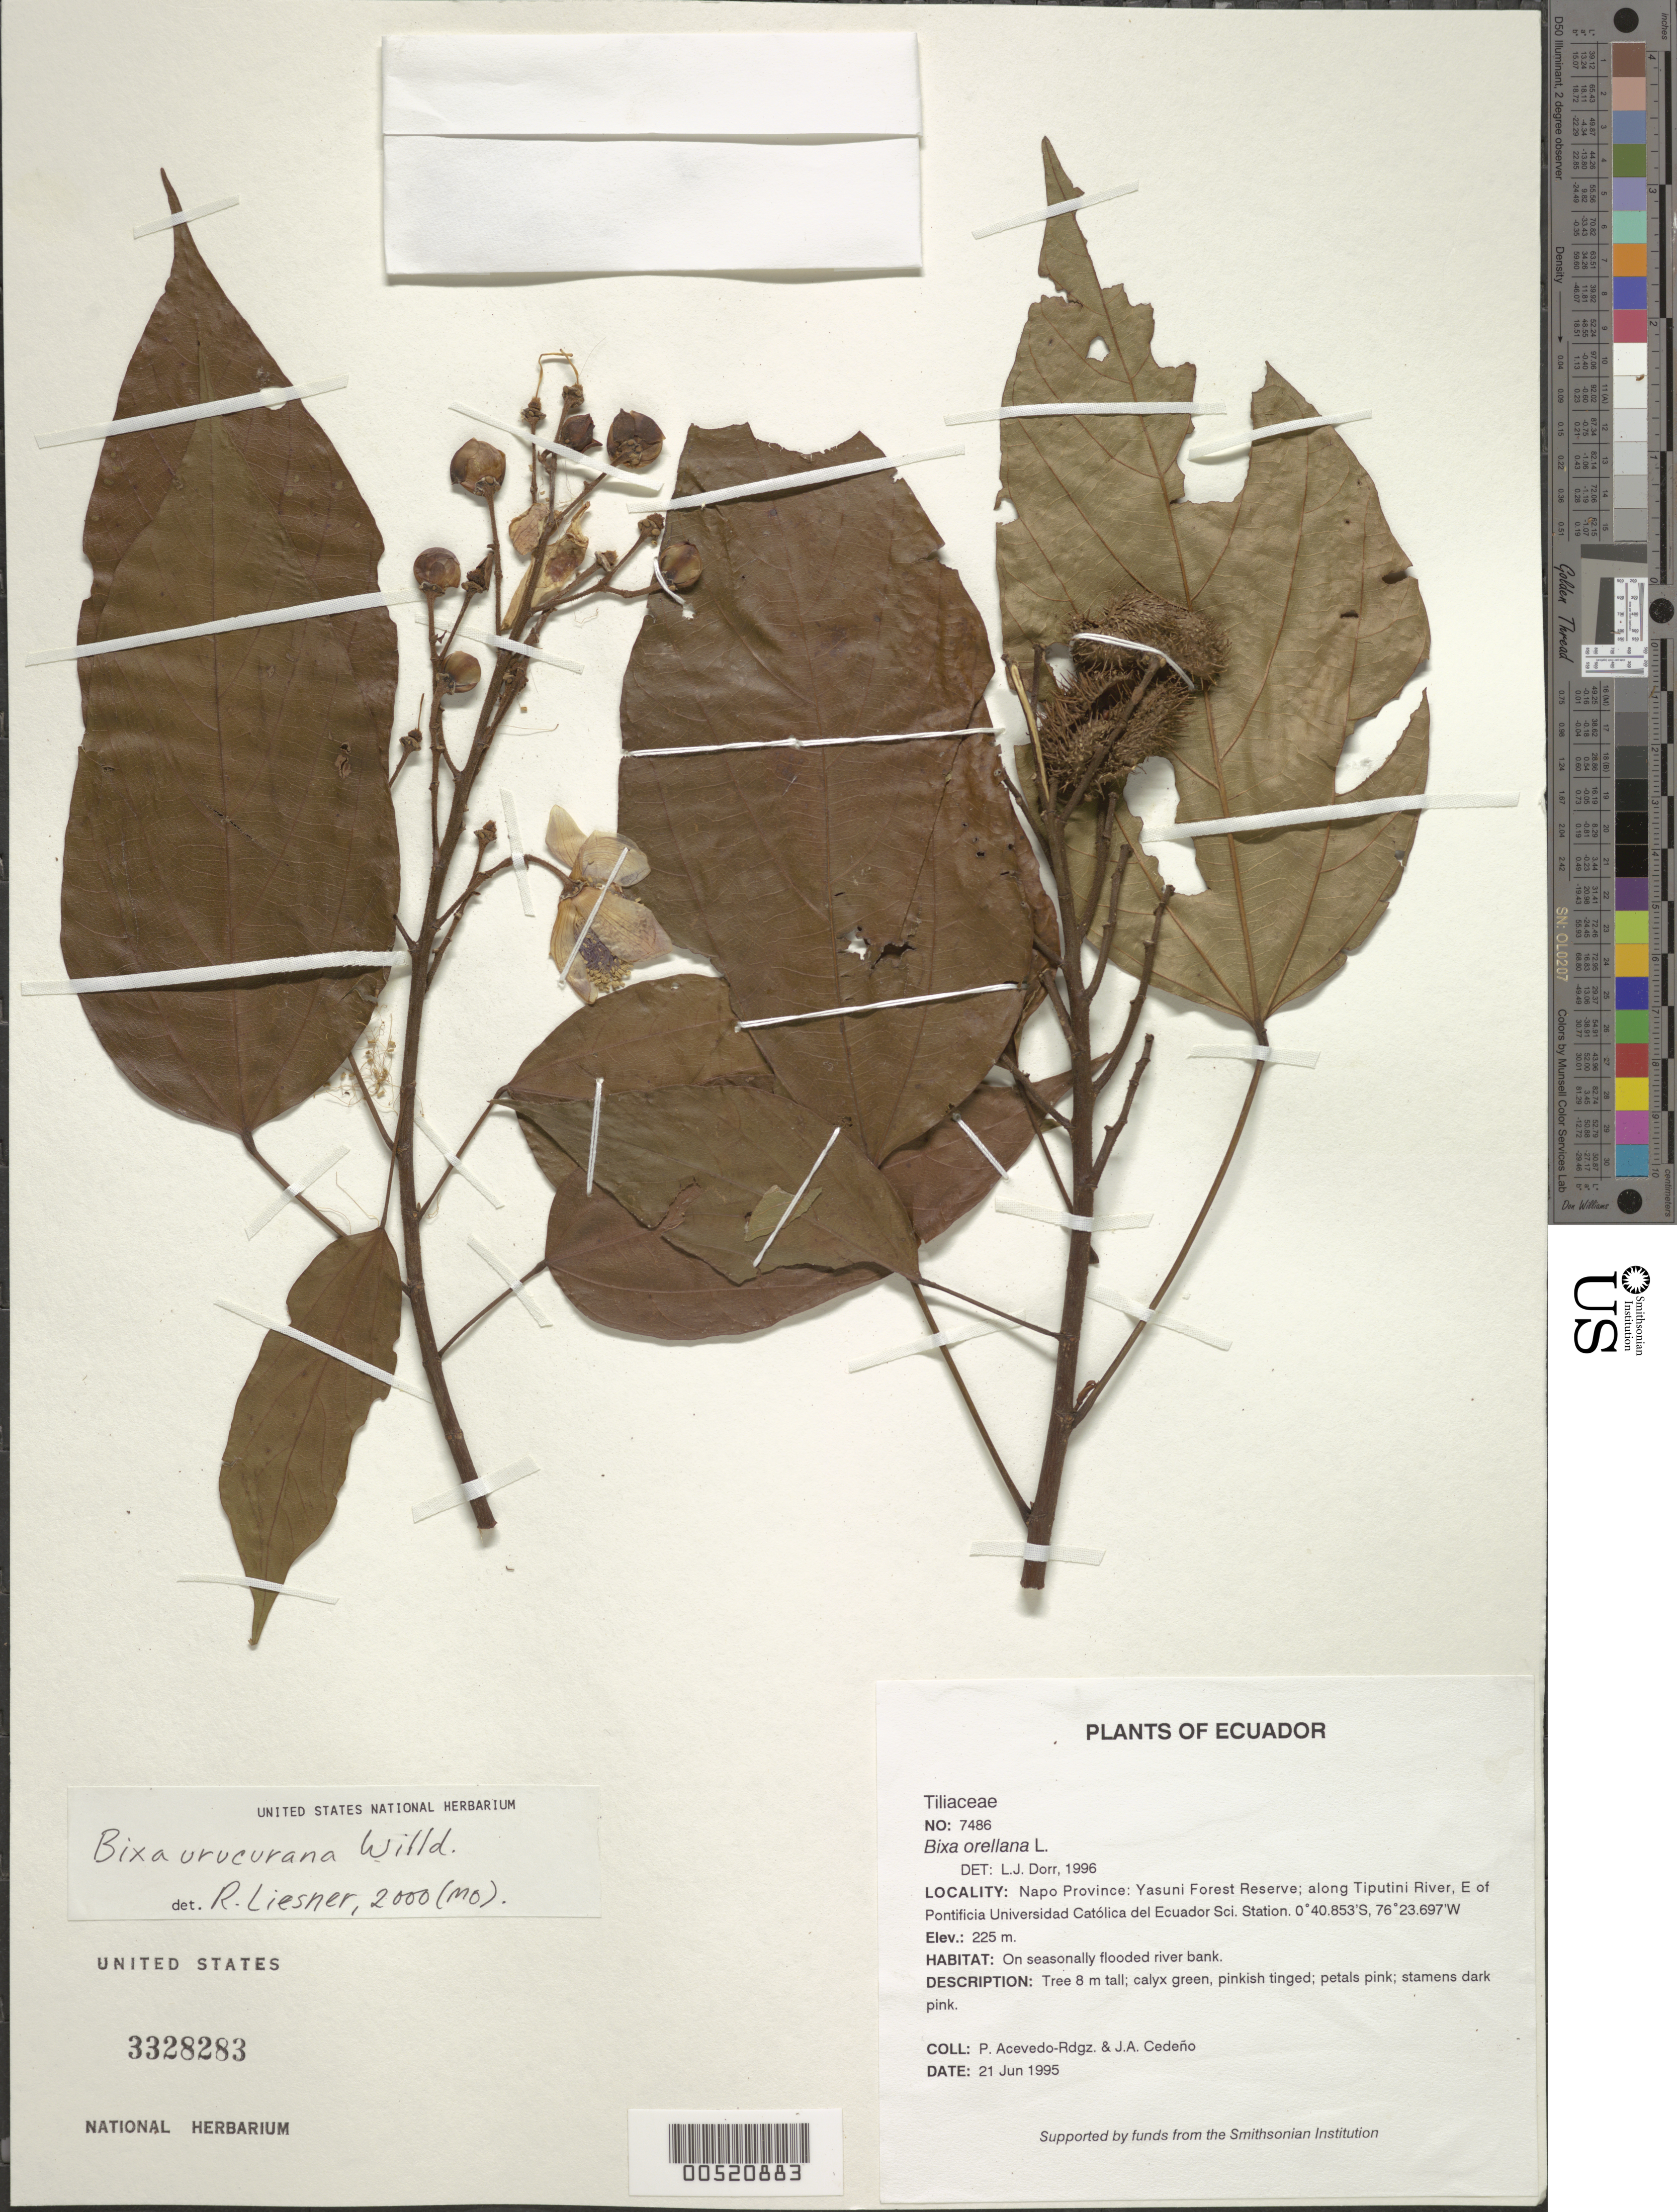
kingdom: Plantae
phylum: Tracheophyta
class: Magnoliopsida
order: Malvales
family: Bixaceae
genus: Bixa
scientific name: Bixa urucurana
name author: Willd.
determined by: Liesner, R. L.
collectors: P. Acevedo-Rodr. & J. A. Cedeño M.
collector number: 7486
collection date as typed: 21 Jun 1995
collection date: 1995-06-21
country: Ecuador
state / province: Napo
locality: Napo Province: Yasuni Forest Reserve; along Tiputini River, E of Pontificia Universidad Católica del Ecuador Sci. Station.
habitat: On seasonally flooded river bank.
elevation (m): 225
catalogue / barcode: US 3328283